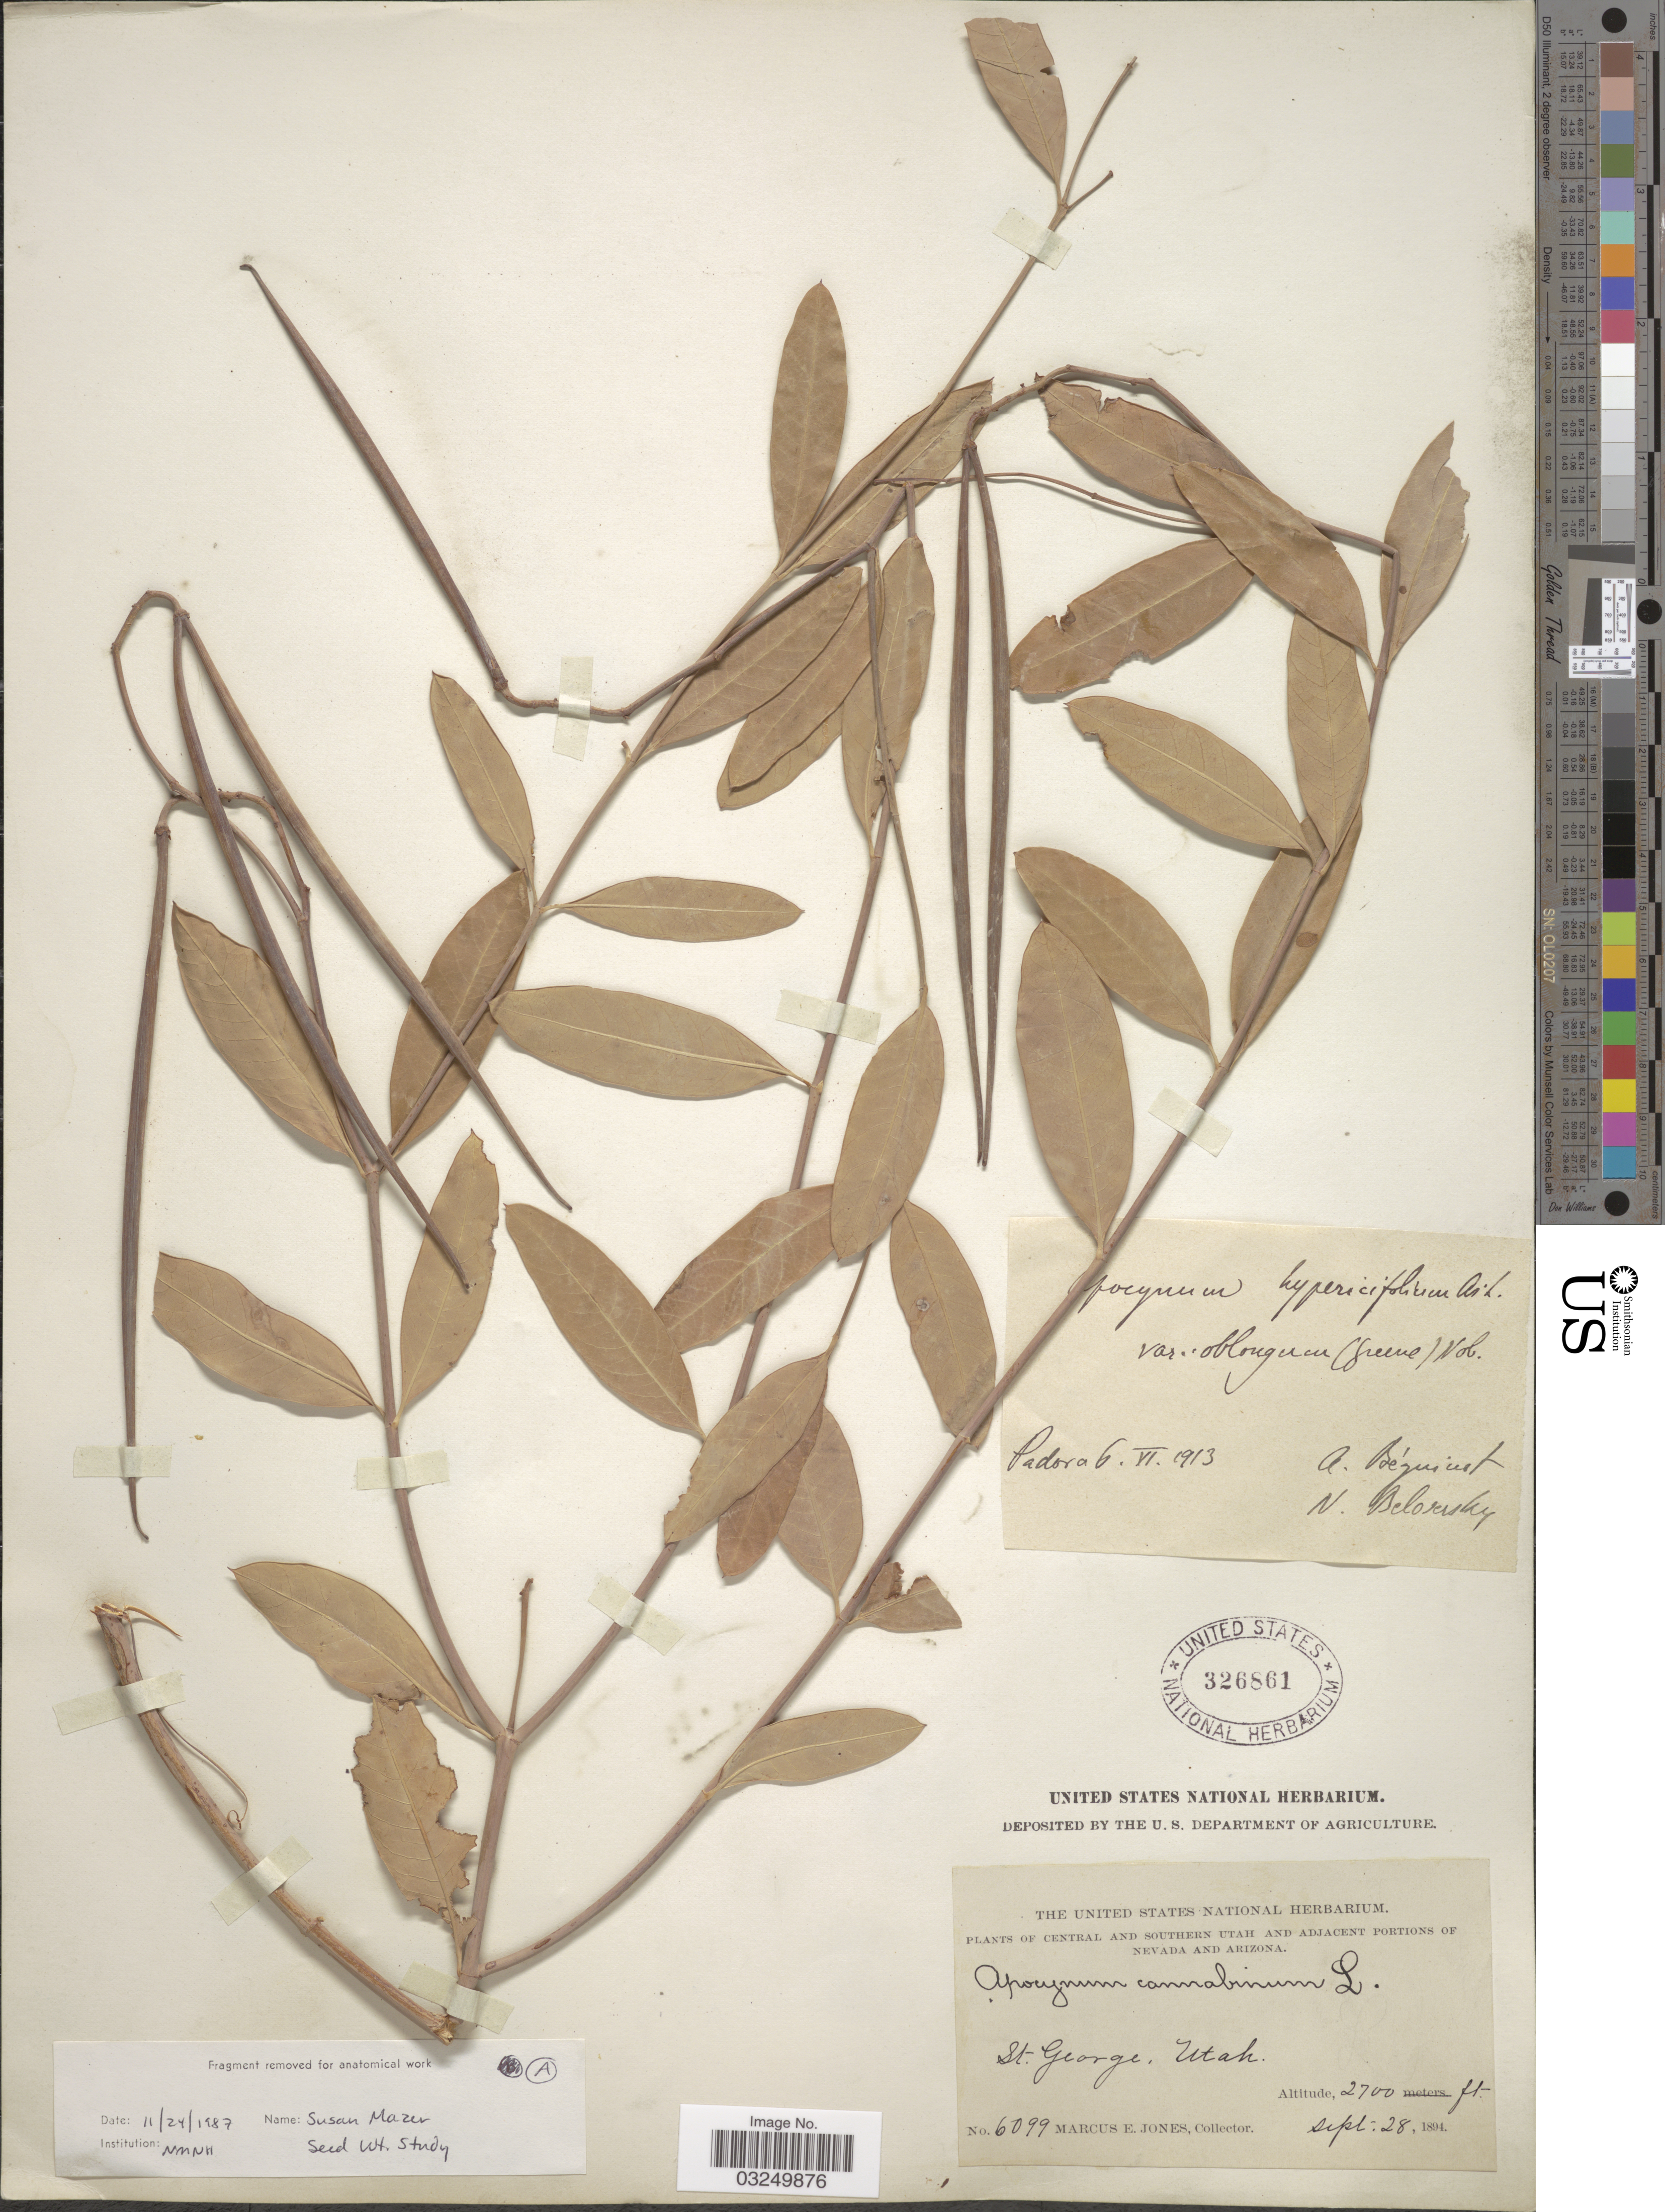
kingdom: Plantae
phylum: Tracheophyta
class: Magnoliopsida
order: Gentianales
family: Apocynaceae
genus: Apocynum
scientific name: Apocynum cannabinum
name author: L.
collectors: M. E. Jones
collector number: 6099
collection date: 1894-09-28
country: United States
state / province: Utah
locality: Central and Southern Utah. St. George.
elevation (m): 823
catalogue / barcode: US 326861